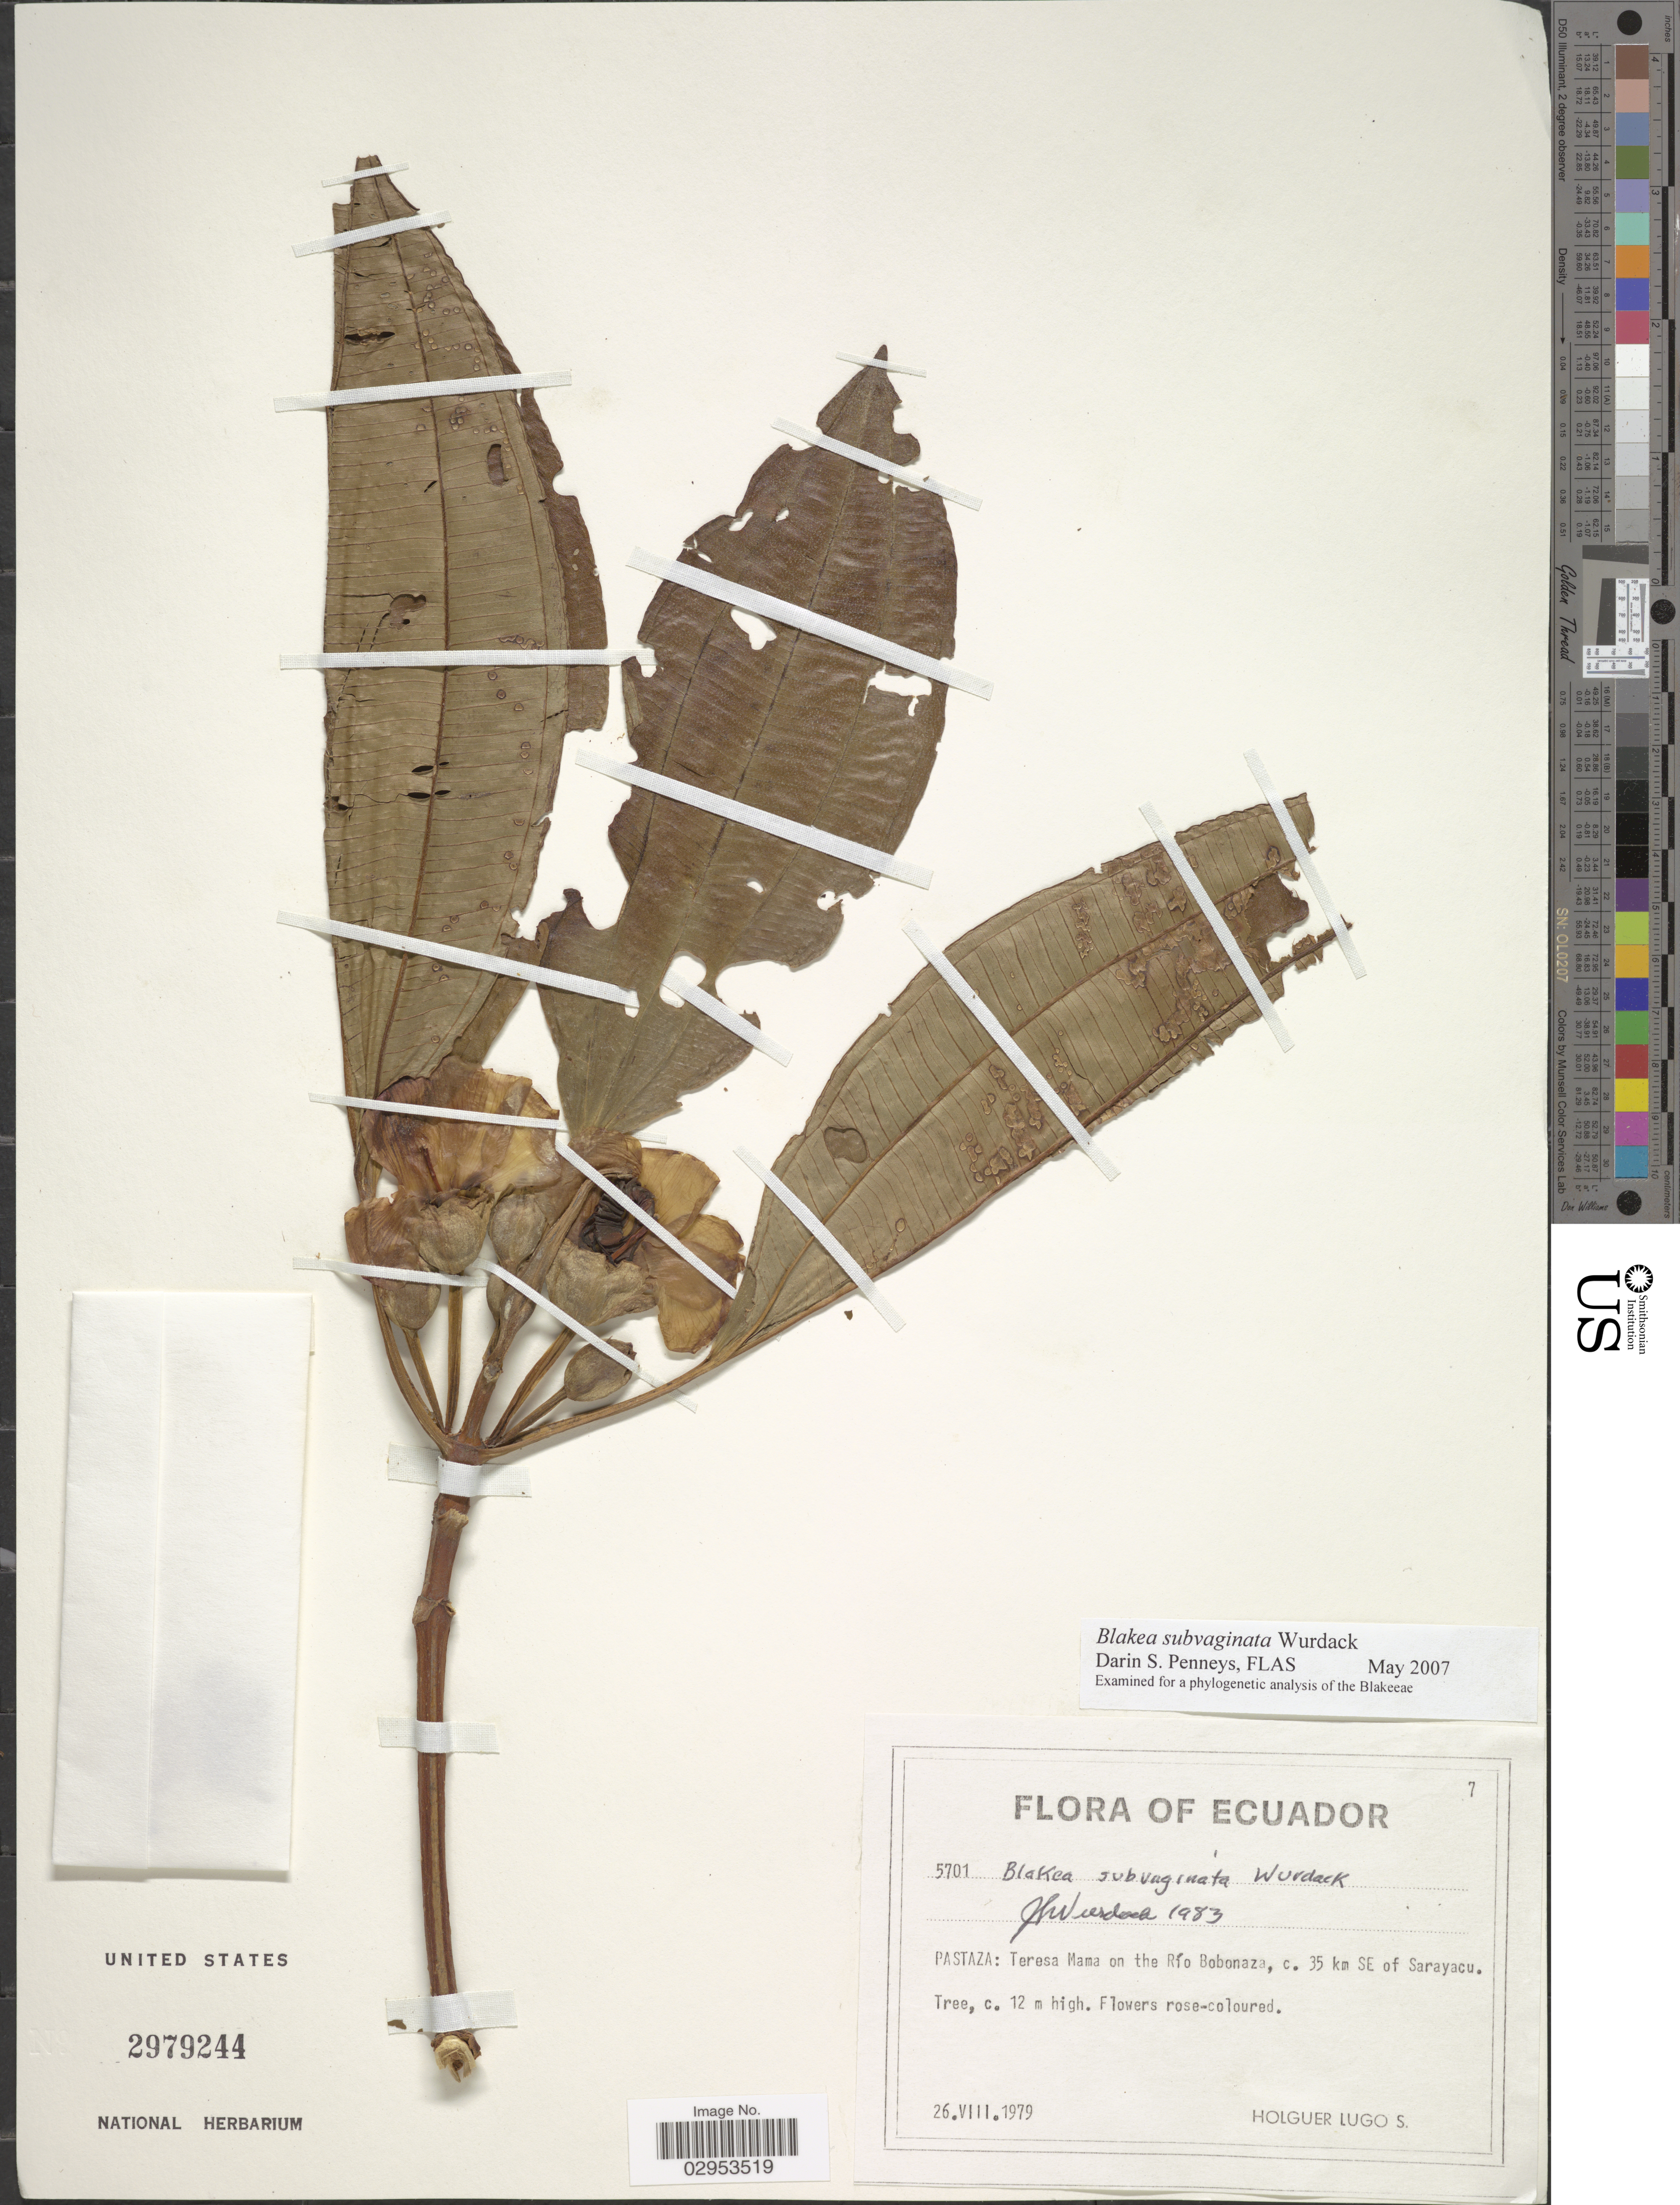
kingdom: Plantae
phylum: Tracheophyta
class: Magnoliopsida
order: Myrtales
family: Melastomataceae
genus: Blakea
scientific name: Blakea subvaginata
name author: Wurdack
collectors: H. Lugo S.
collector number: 5701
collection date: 1979-08-26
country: Ecuador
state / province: Pastaza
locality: Teresa Mama on the Río Bobonaza, c. 35 km SE of Sarayacu.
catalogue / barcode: US 2979244